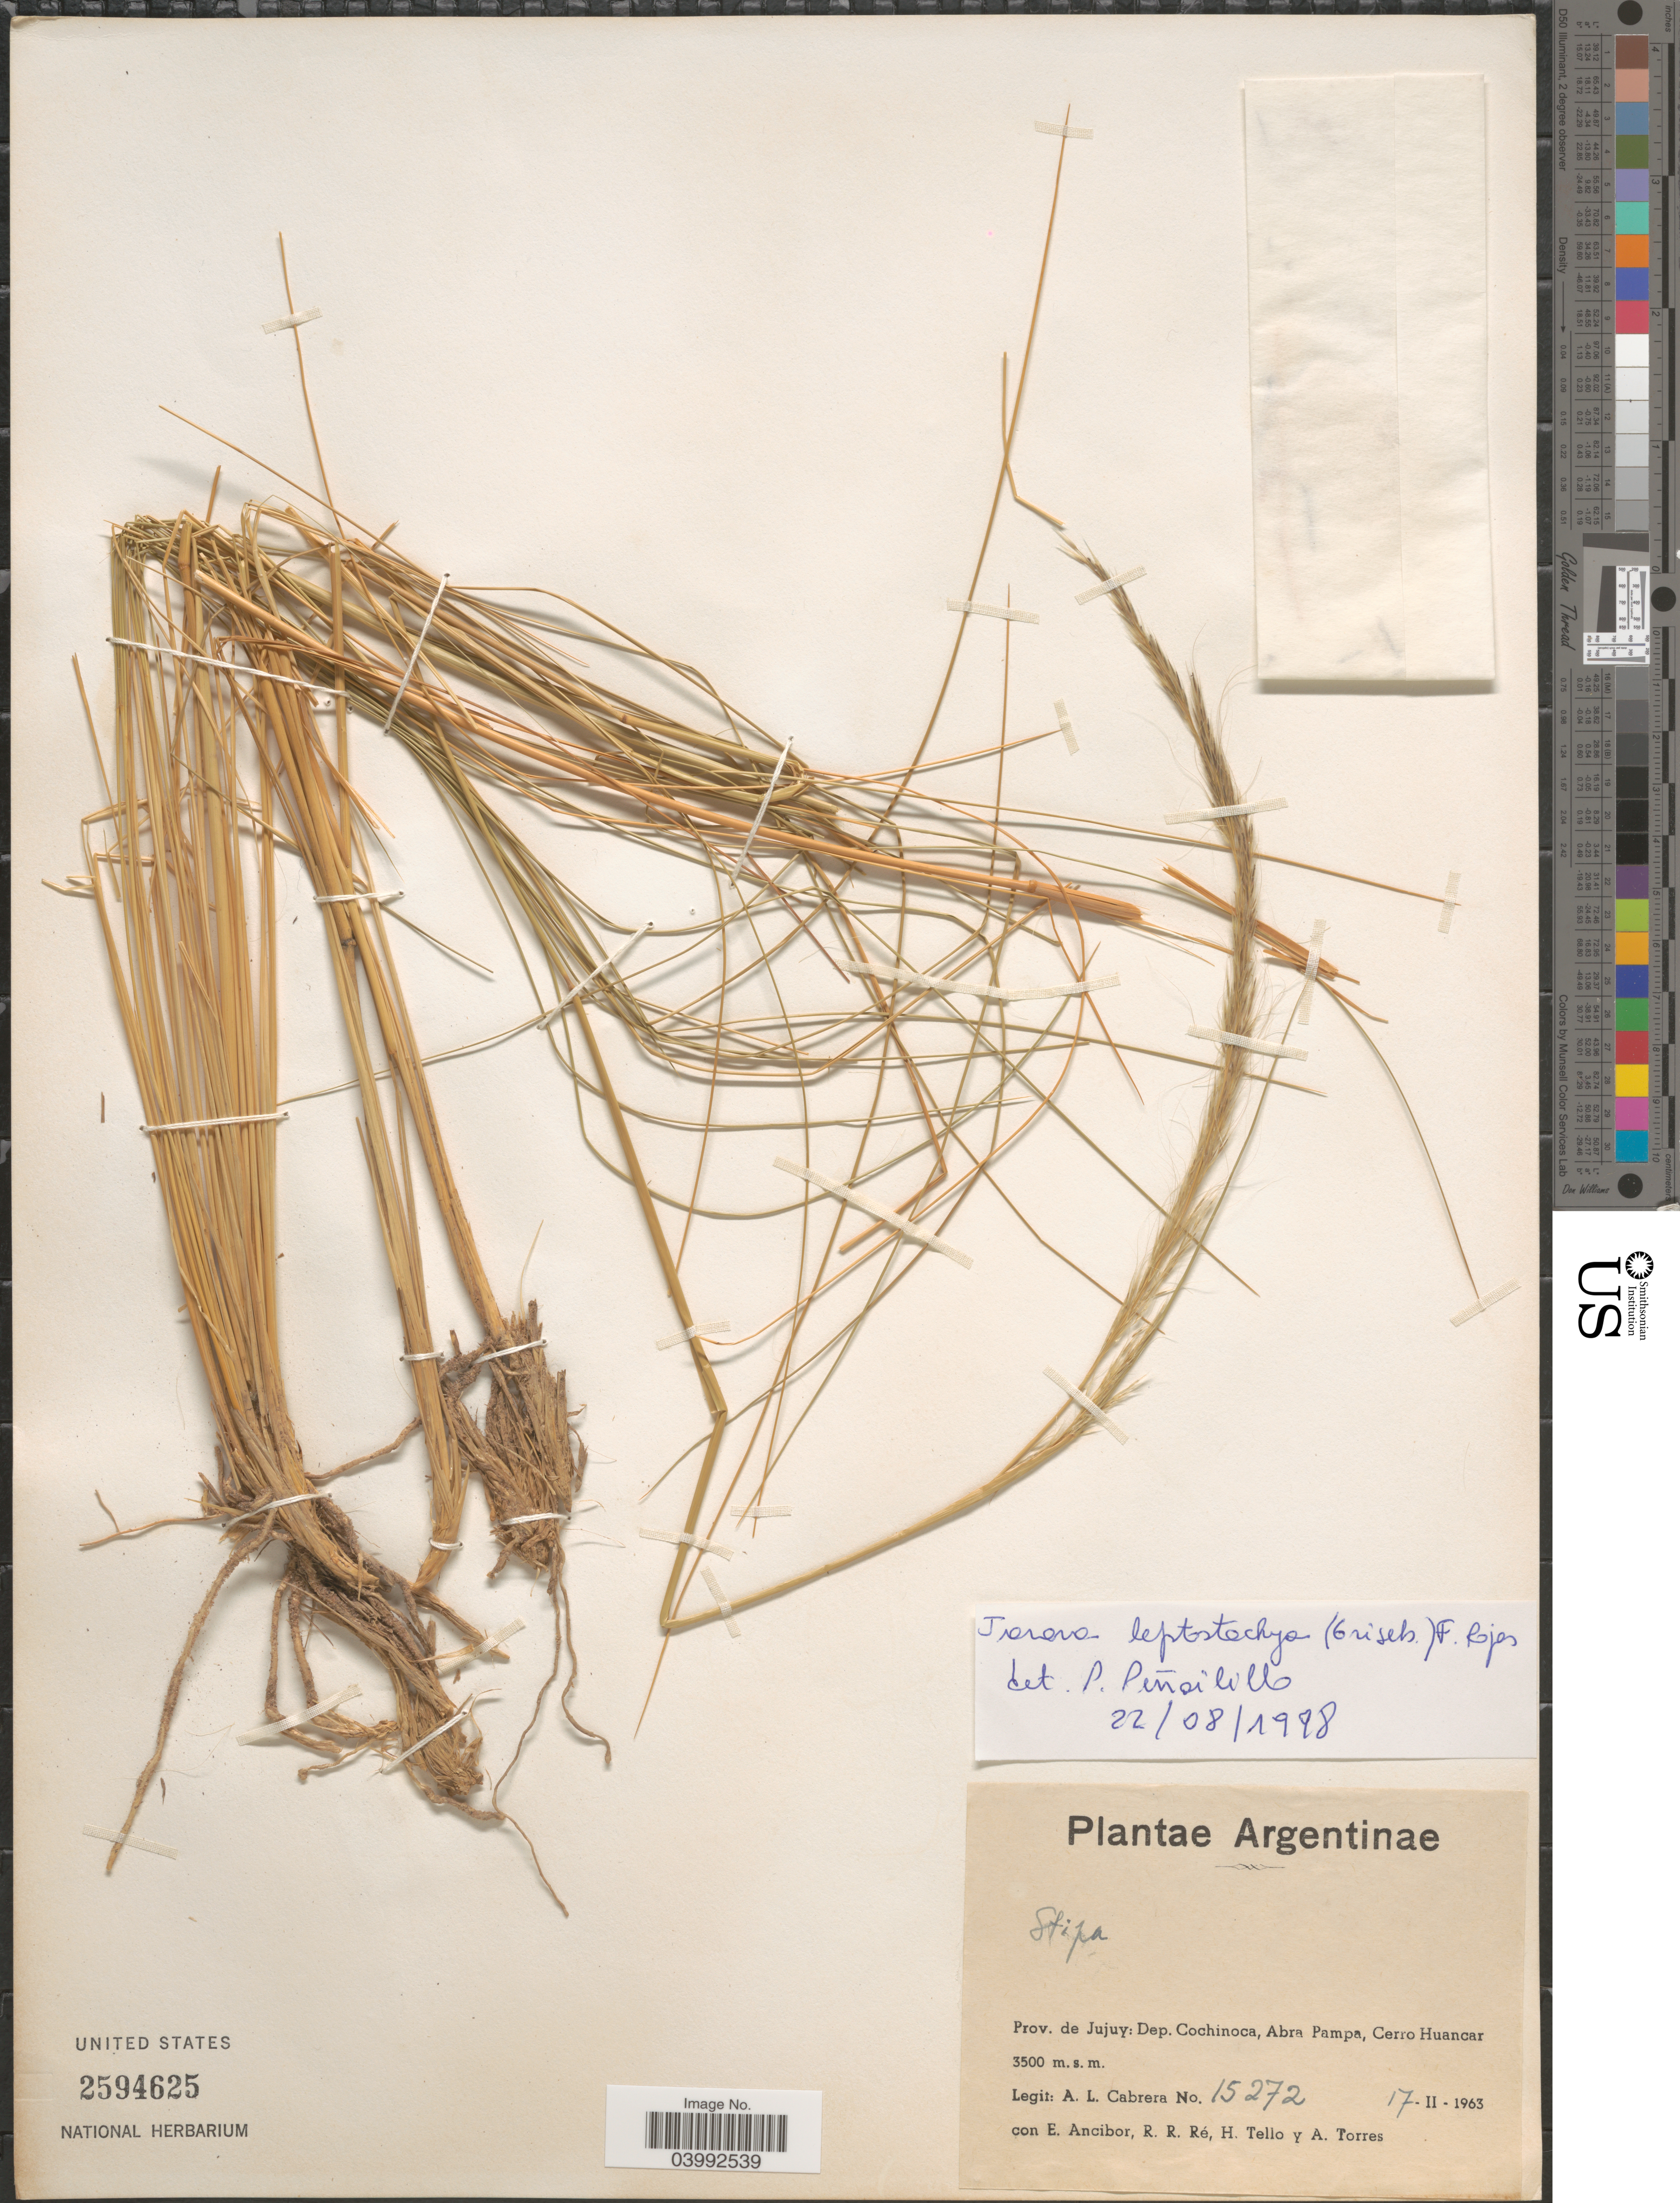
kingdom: Plantae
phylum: Tracheophyta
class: Liliopsida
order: Poales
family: Poaceae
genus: Jarava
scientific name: Jarava leptostachya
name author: (Griseb.) F. Rojas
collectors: A. L. Cabrera, E. Ancibor, R. Re, H. Tello & A. Torres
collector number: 15272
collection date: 1963-02-17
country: Argentina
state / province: Jujuy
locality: Dep. Cochinoca, Abra Pampa, Cerro Huancar.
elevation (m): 3500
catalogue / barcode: US 2594625